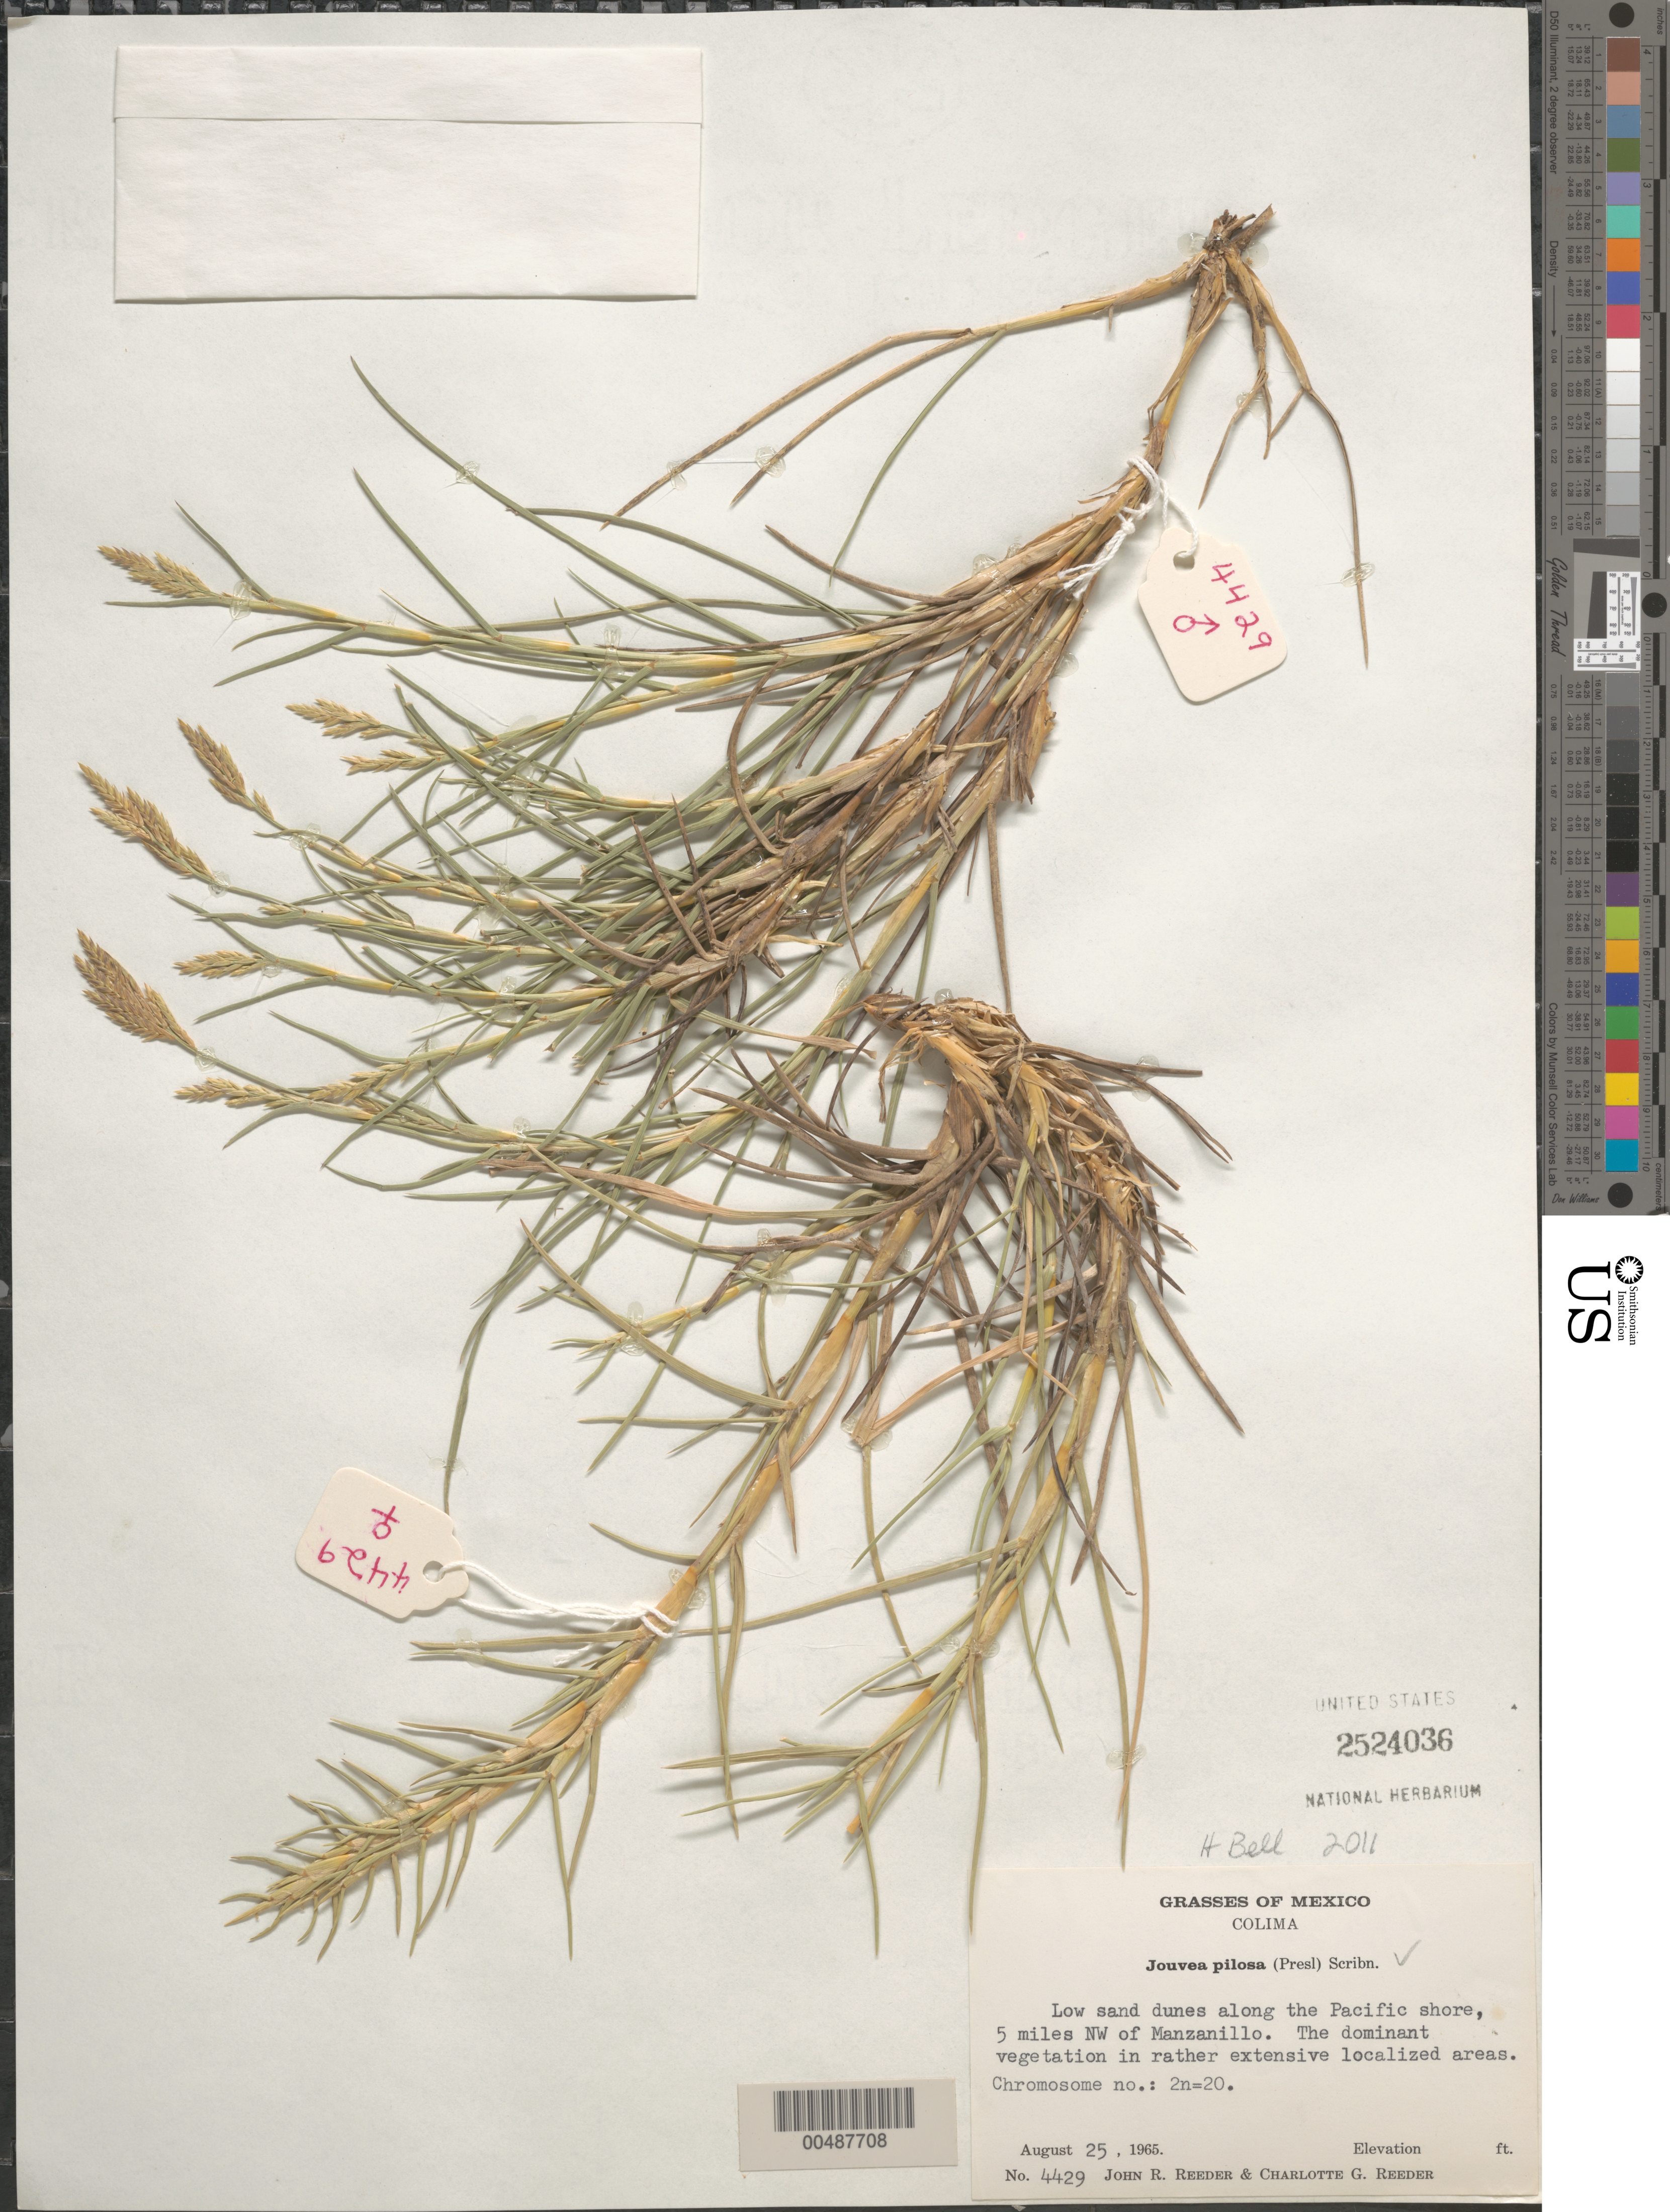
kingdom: Plantae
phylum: Tracheophyta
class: Liliopsida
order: Poales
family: Poaceae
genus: Jouvea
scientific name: Jouvea pilosa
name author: (J. Presl) Scribn.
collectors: J. R. Reeder & C. G. Reeder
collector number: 4429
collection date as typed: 25 Aug 1965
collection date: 1965-08-25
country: Mexico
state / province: Colima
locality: Along the Pacific shore, 5 mi NW of Manzanillo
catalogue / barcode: US 2524036